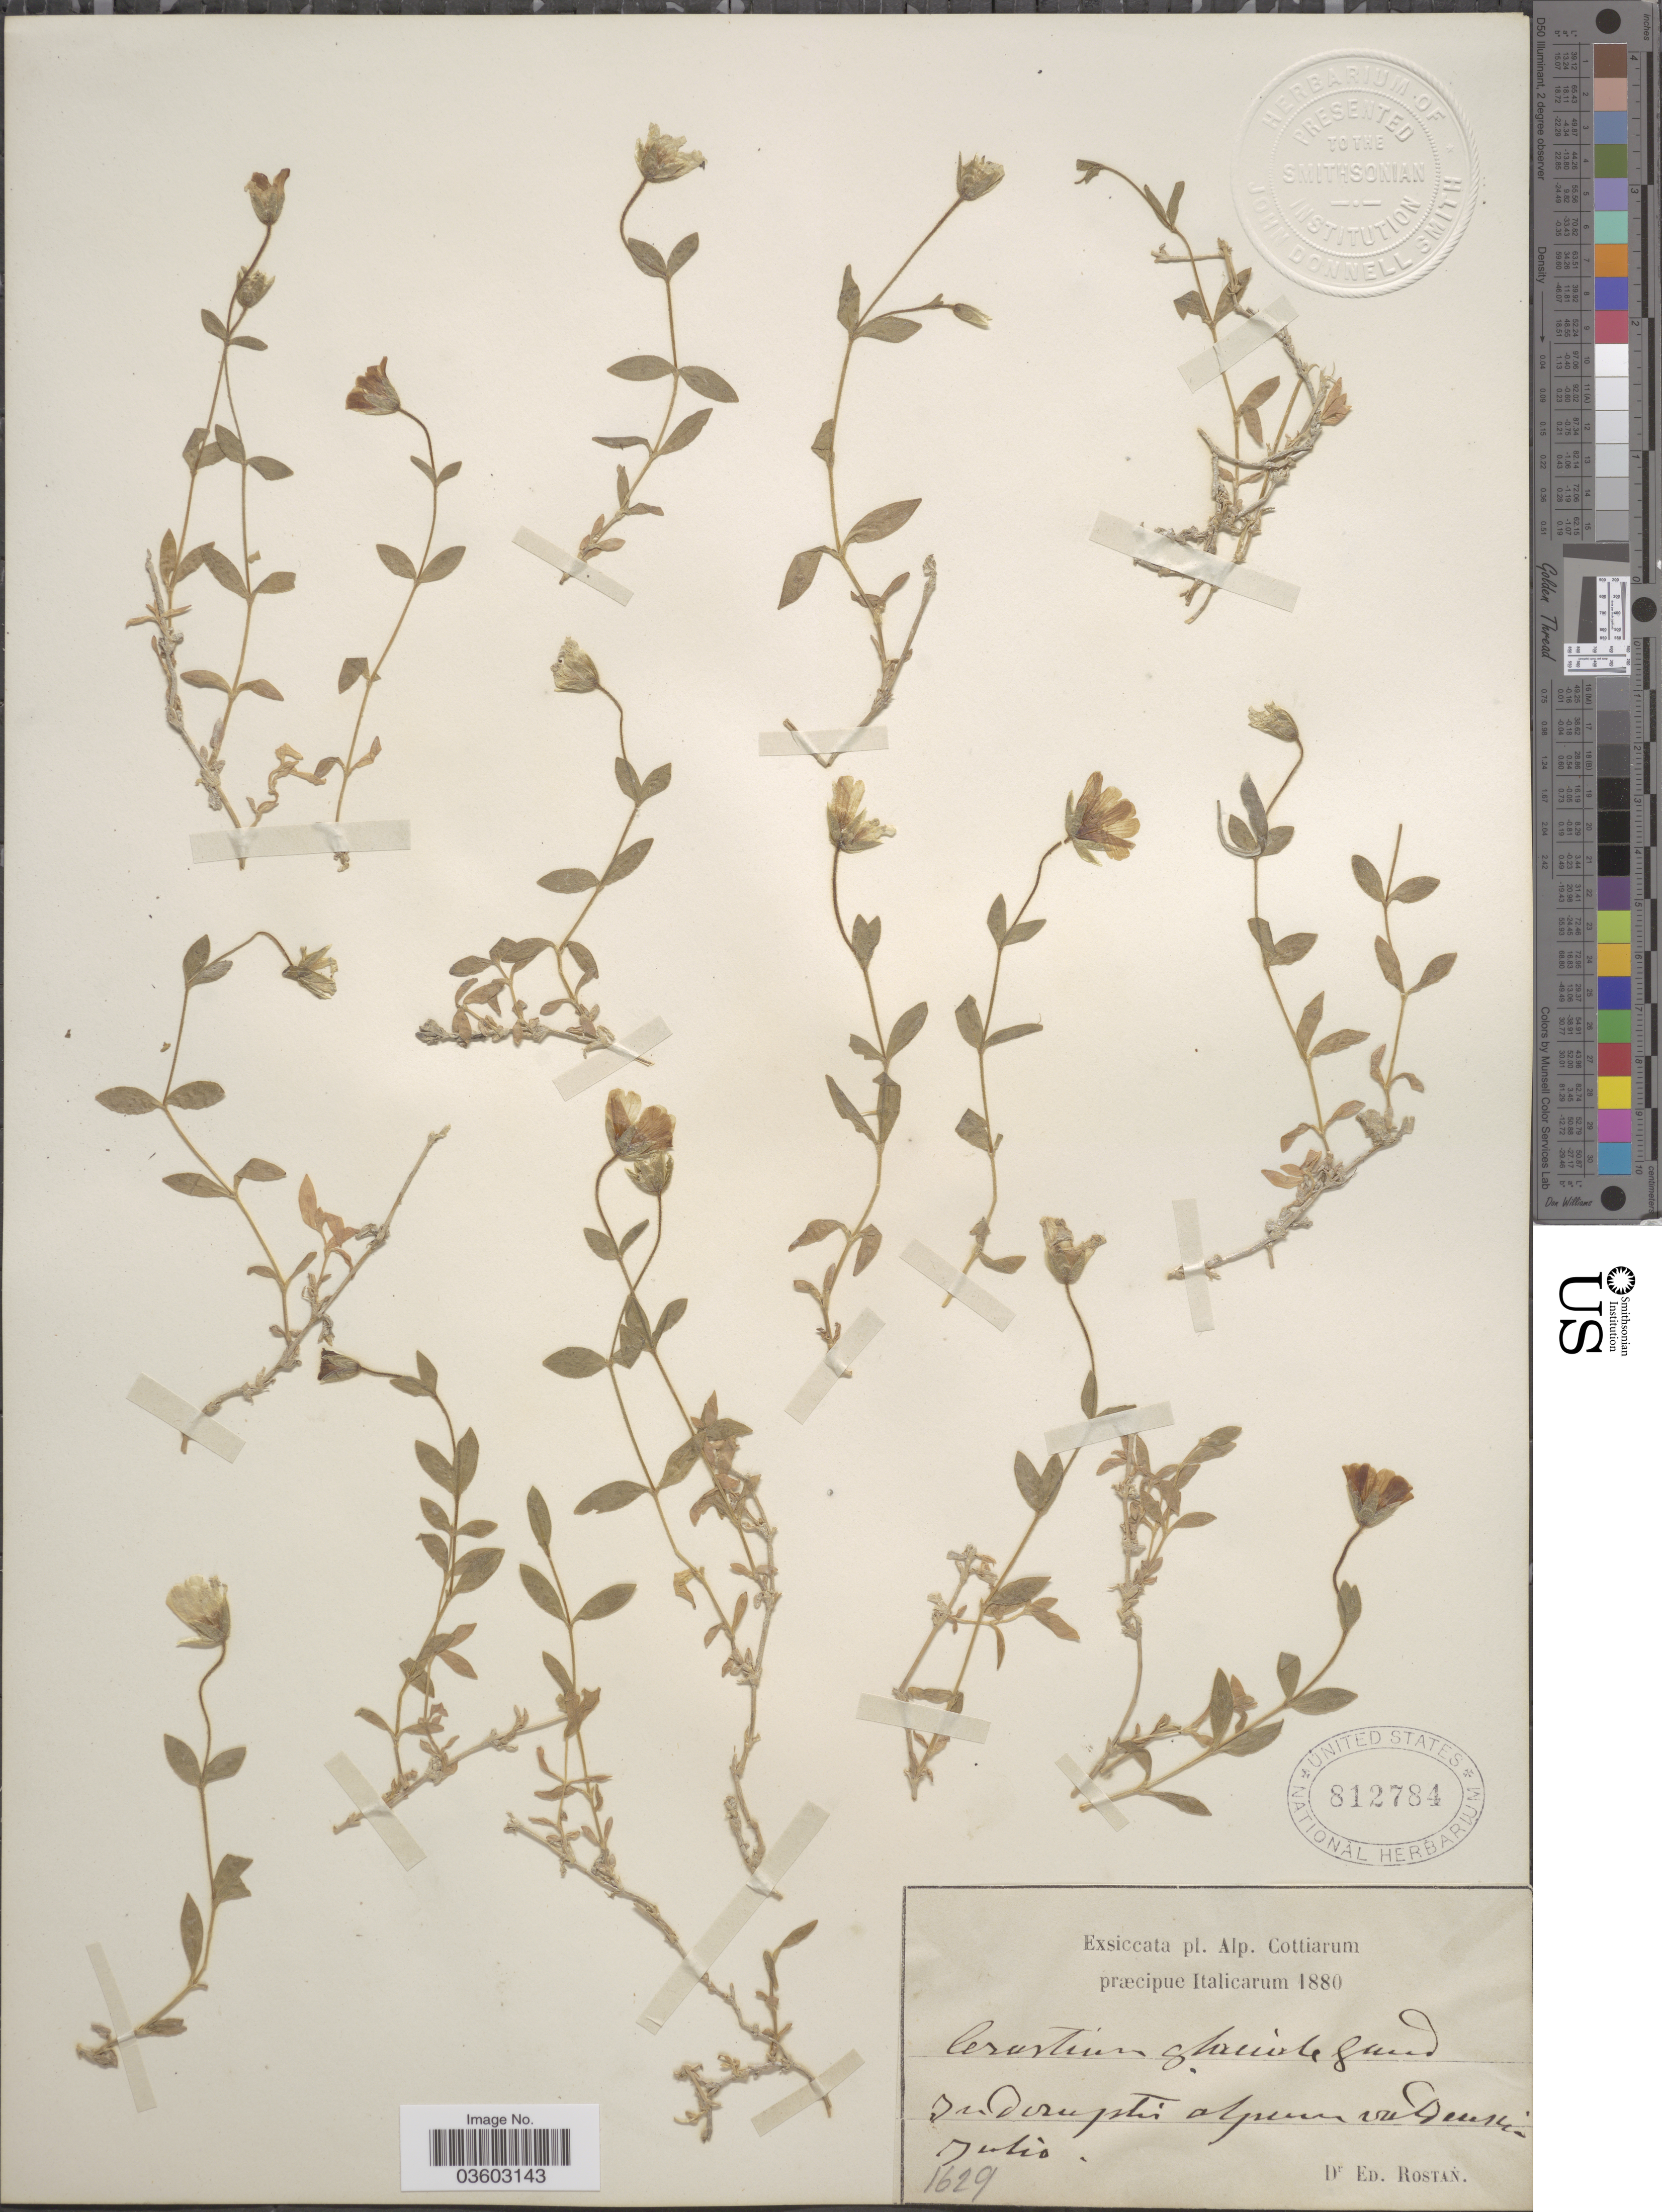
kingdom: Plantae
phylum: Tracheophyta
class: Magnoliopsida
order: Caryophyllales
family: Caryophyllaceae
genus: Cerastium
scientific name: Cerastium glaciale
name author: Gaudin ex Ser.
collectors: E. Rostan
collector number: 1629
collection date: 1880-07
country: Italy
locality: Alp. Cottiarum præcipue Italicarum. Aensica [interpreted]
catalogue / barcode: US 812784